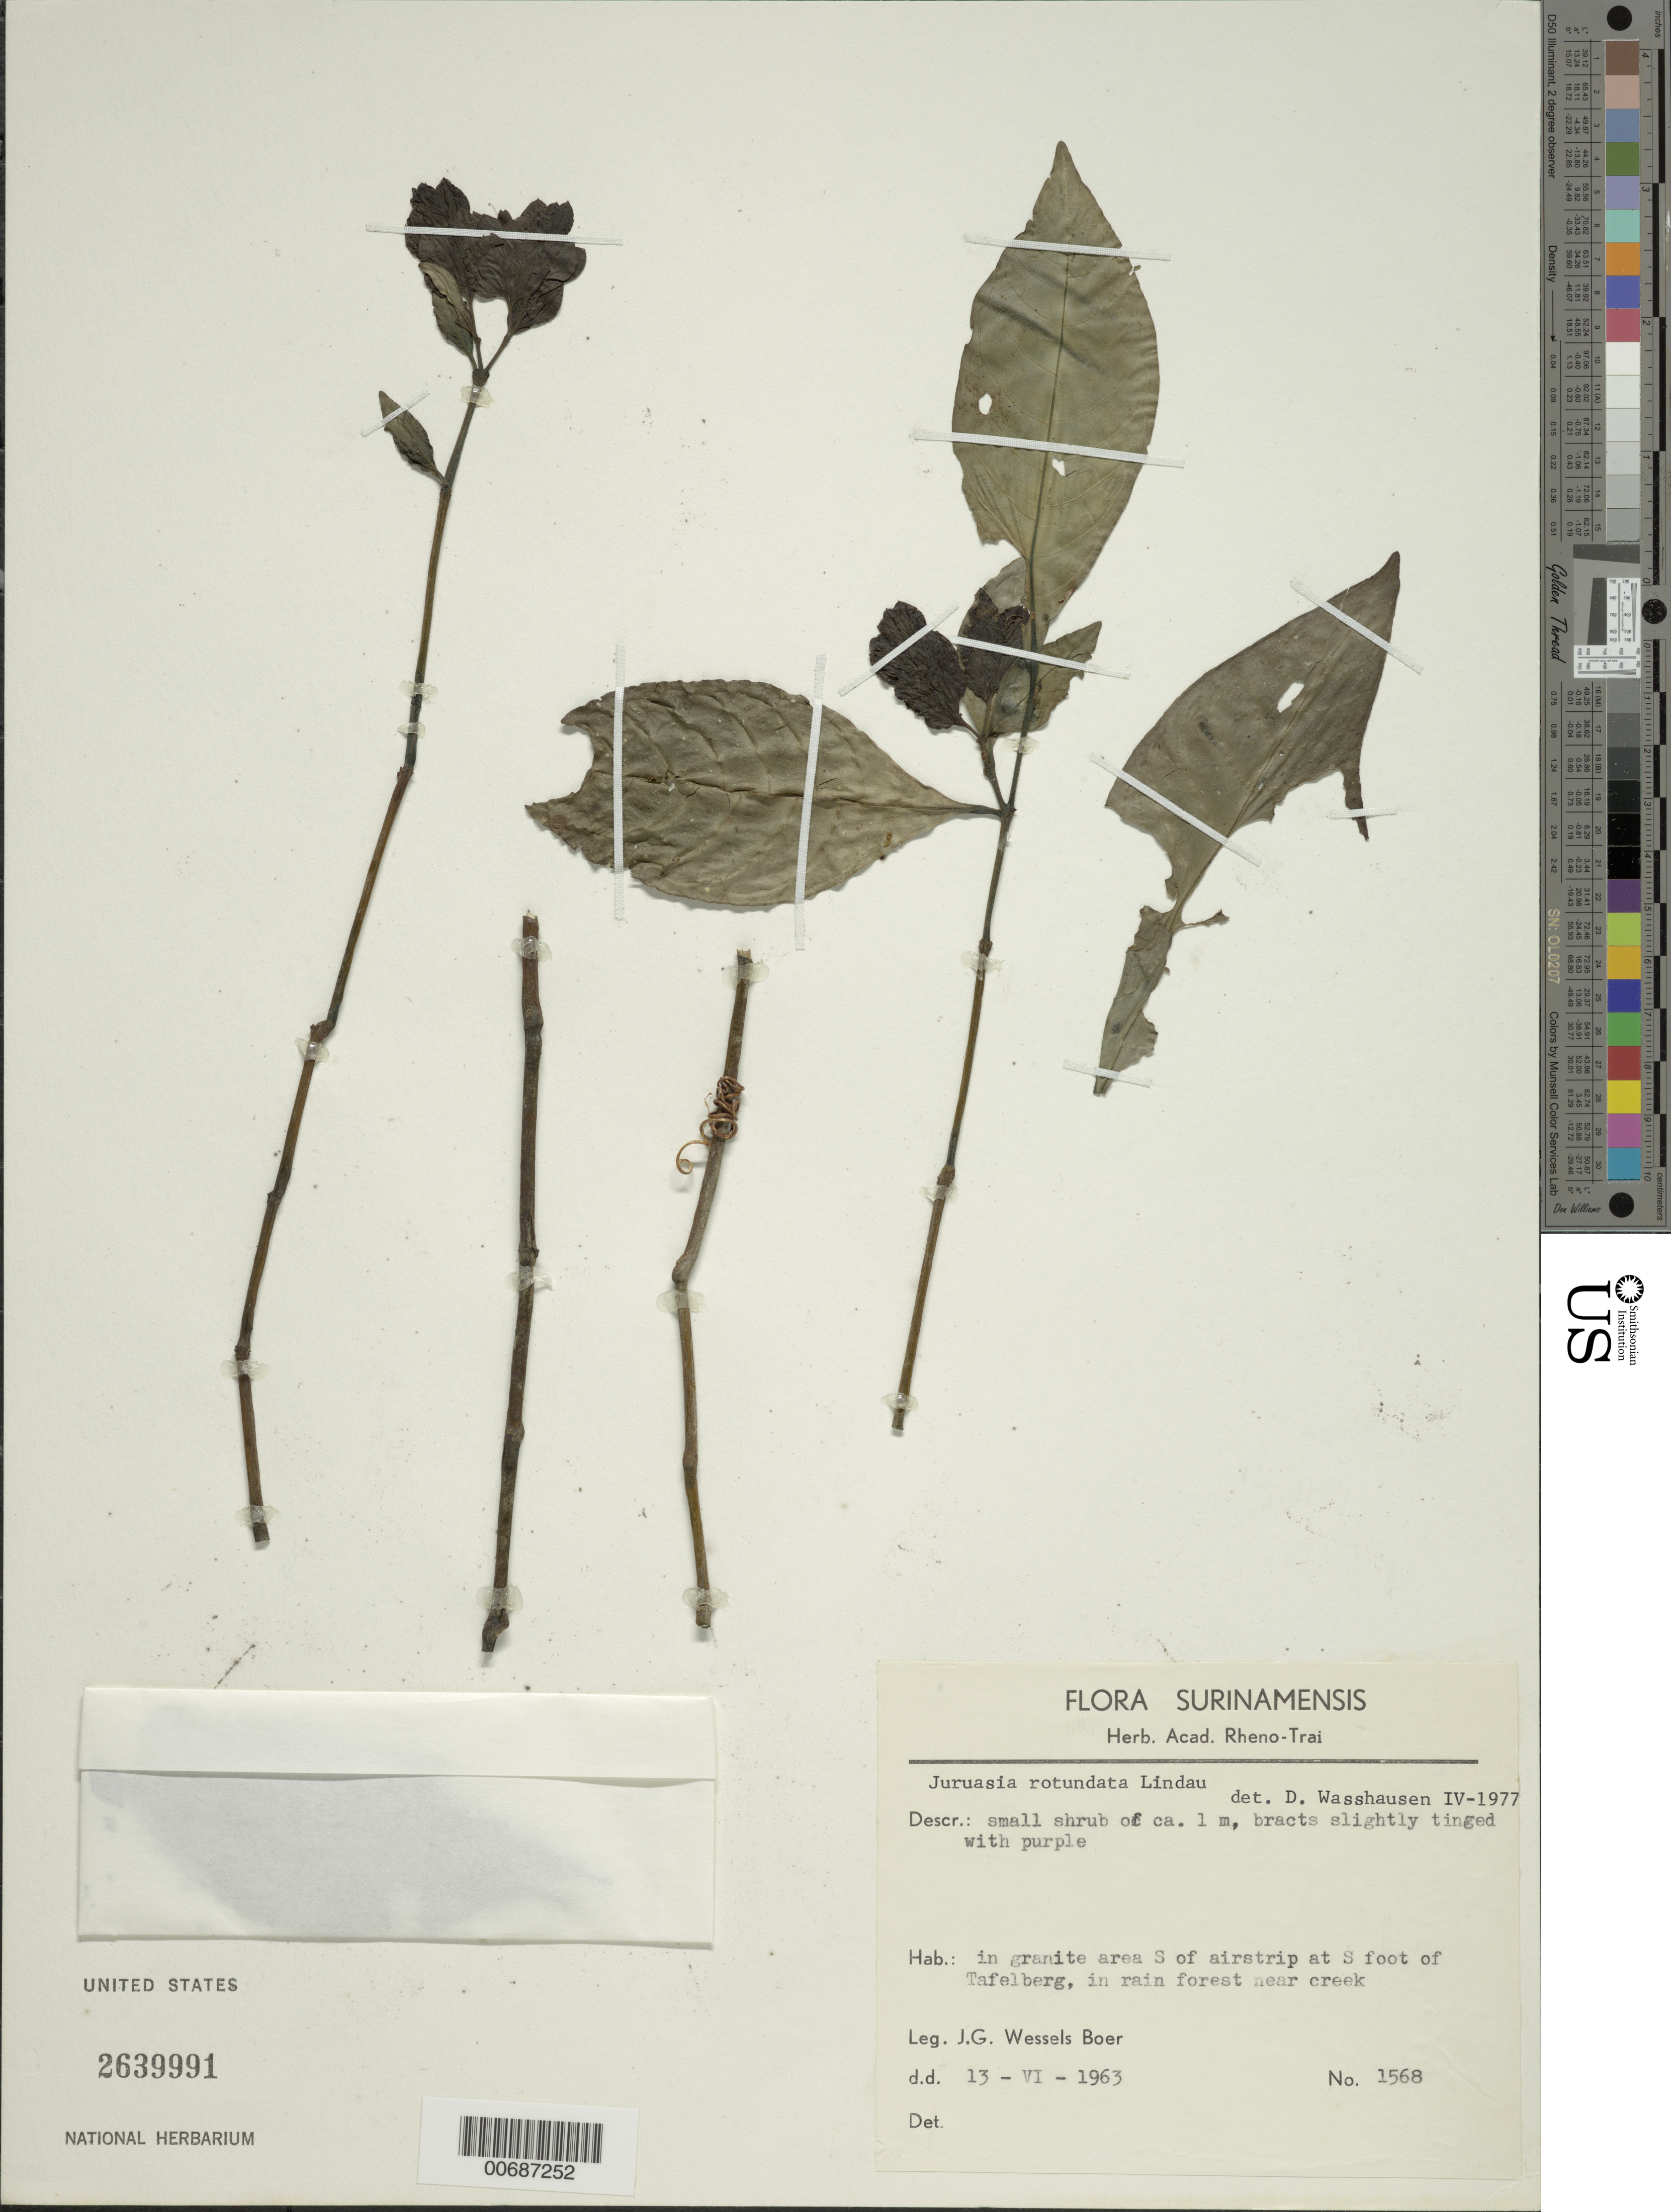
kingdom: Plantae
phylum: Tracheophyta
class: Magnoliopsida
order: Lamiales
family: Acanthaceae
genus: Herpetacanthus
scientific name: Herpetacanthus rotundatus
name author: (Lindau) Bremek.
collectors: J. G. Wessels Boer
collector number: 1568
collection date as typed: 13-Jun-63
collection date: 1963-06-13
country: Suriname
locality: Tafelberg (Table Mountain), south foot; S of Kappelsavanna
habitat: Granite area, in rain forest near creek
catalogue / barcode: US 2639991